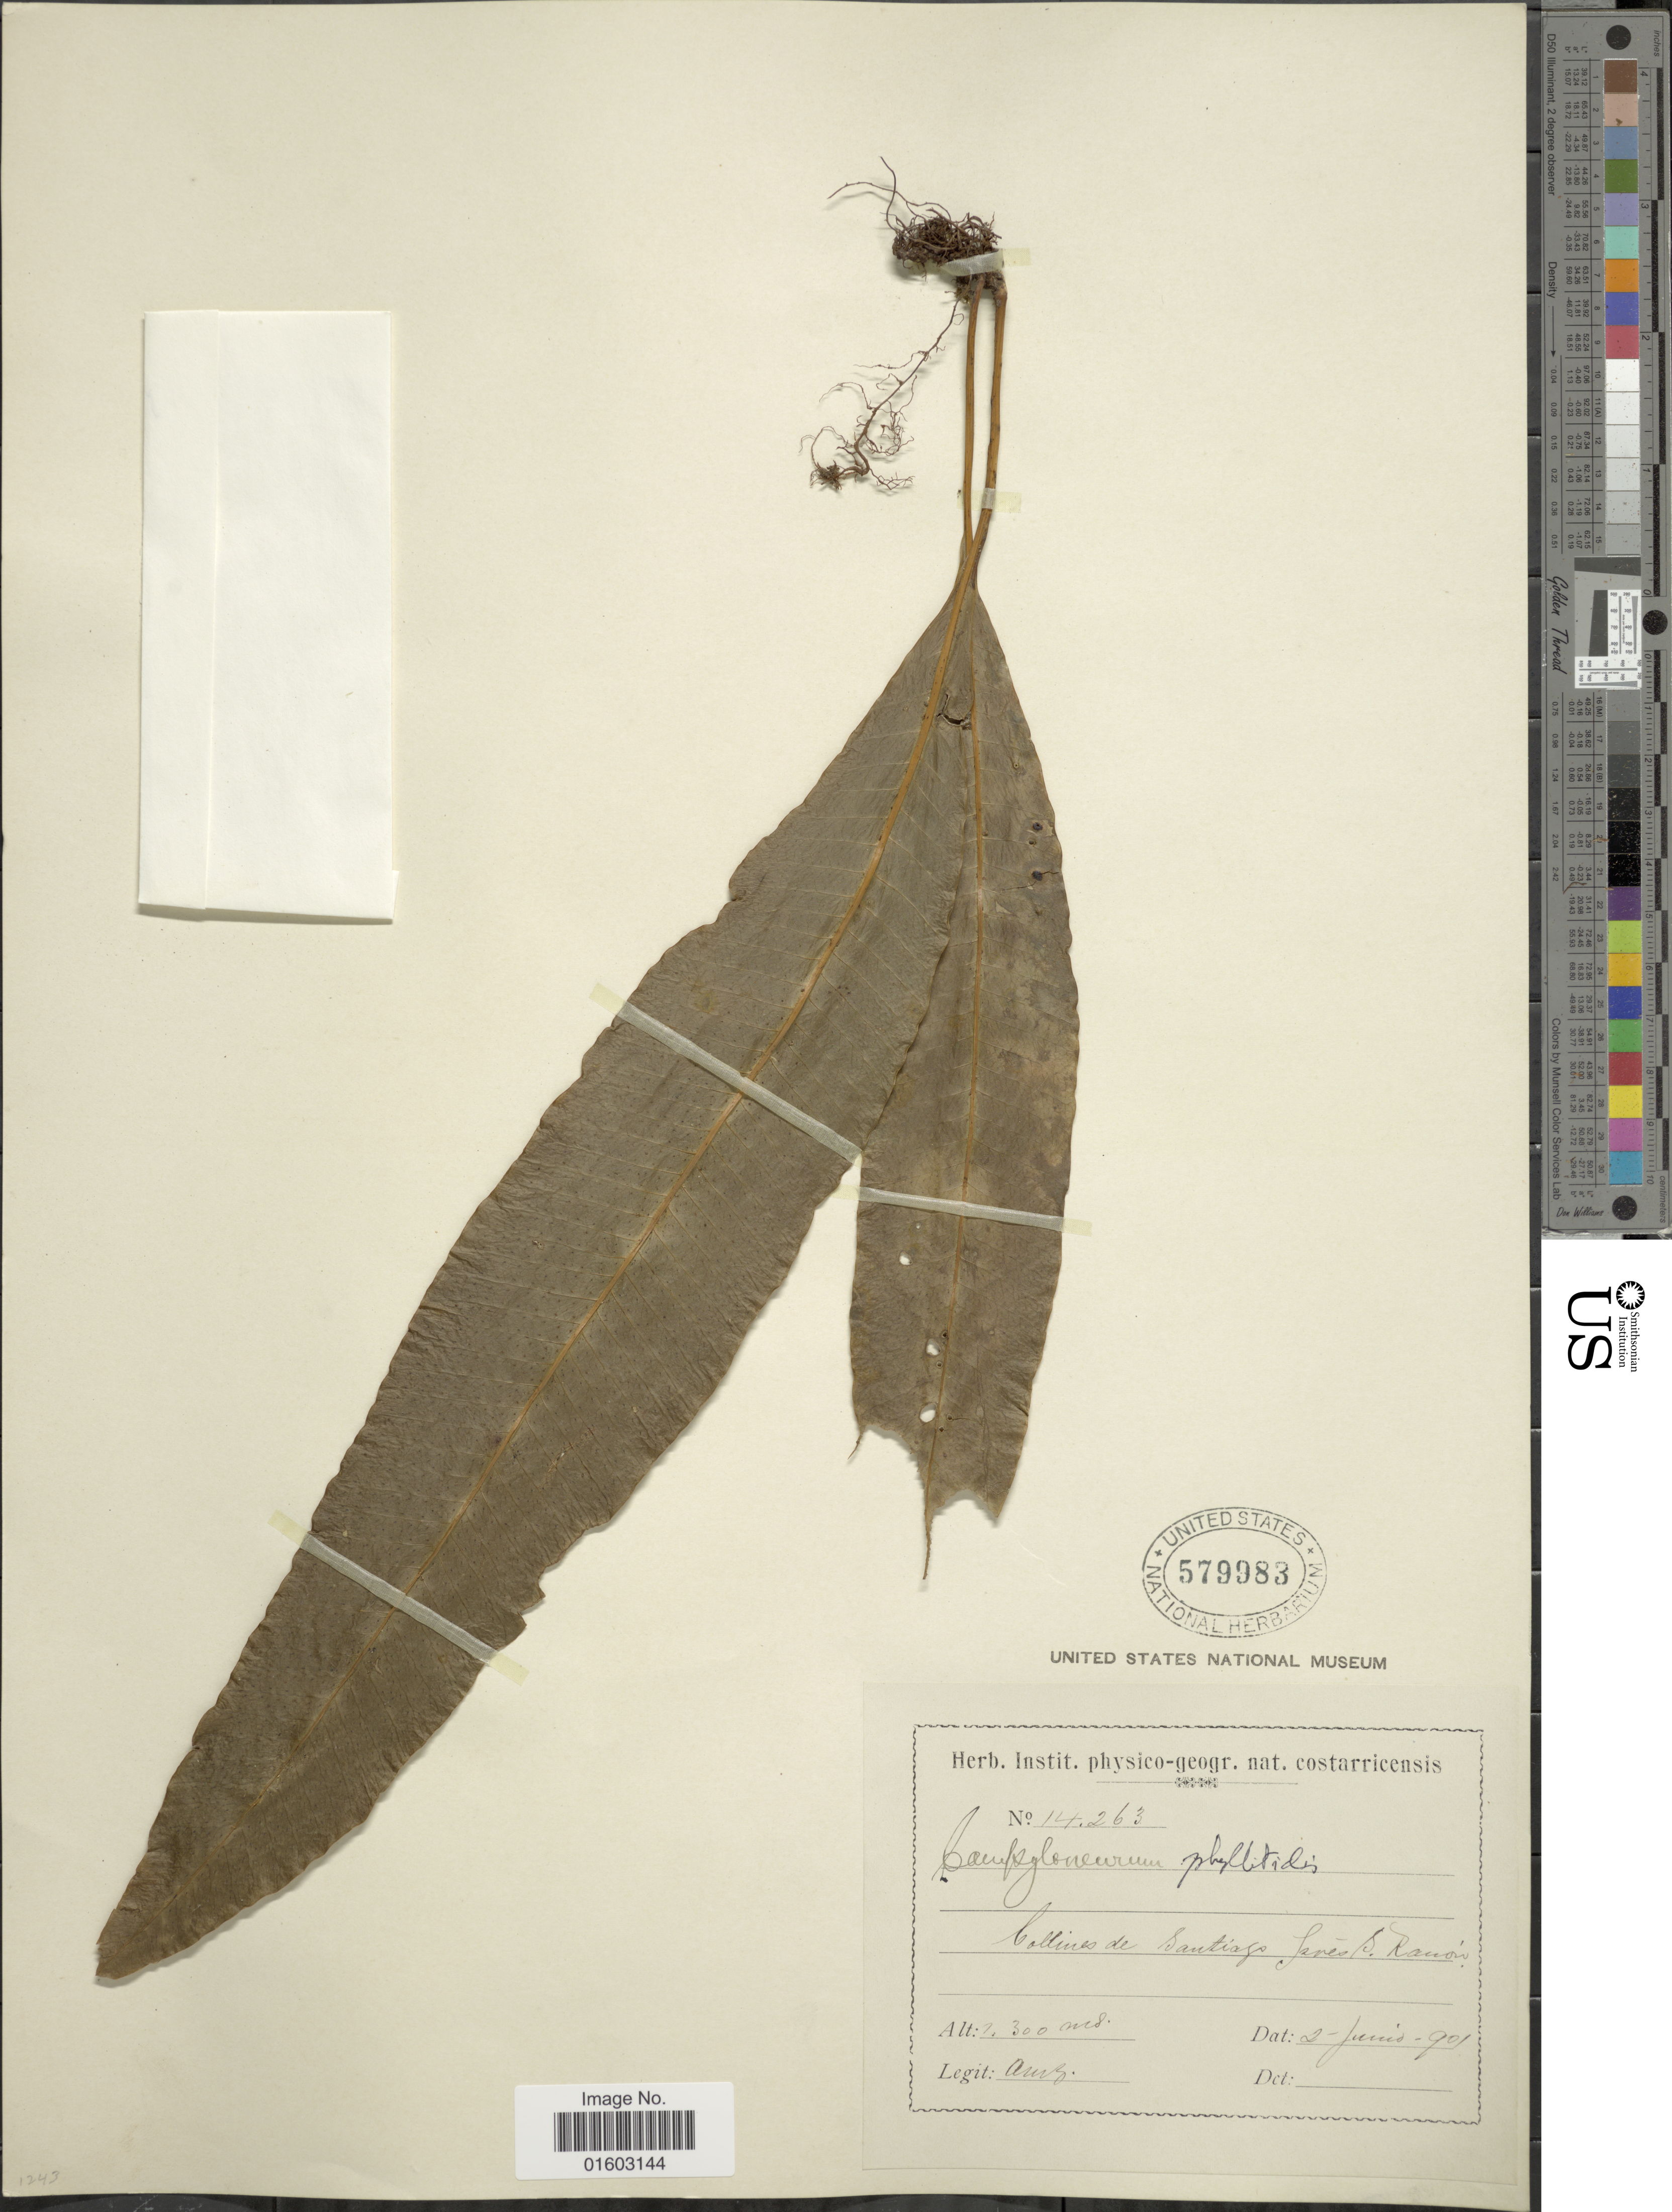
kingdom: Plantae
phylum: Tracheophyta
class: Polypodiopsida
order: Polypodiales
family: Polypodiaceae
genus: Campyloneurum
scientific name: Campyloneurum phyllitidis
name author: (L.) C. Presl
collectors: A. Brenes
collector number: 14263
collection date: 1901-06-02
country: Costa Rica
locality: Collines de Santiago, pres S. Ramon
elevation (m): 1300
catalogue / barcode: US 579983